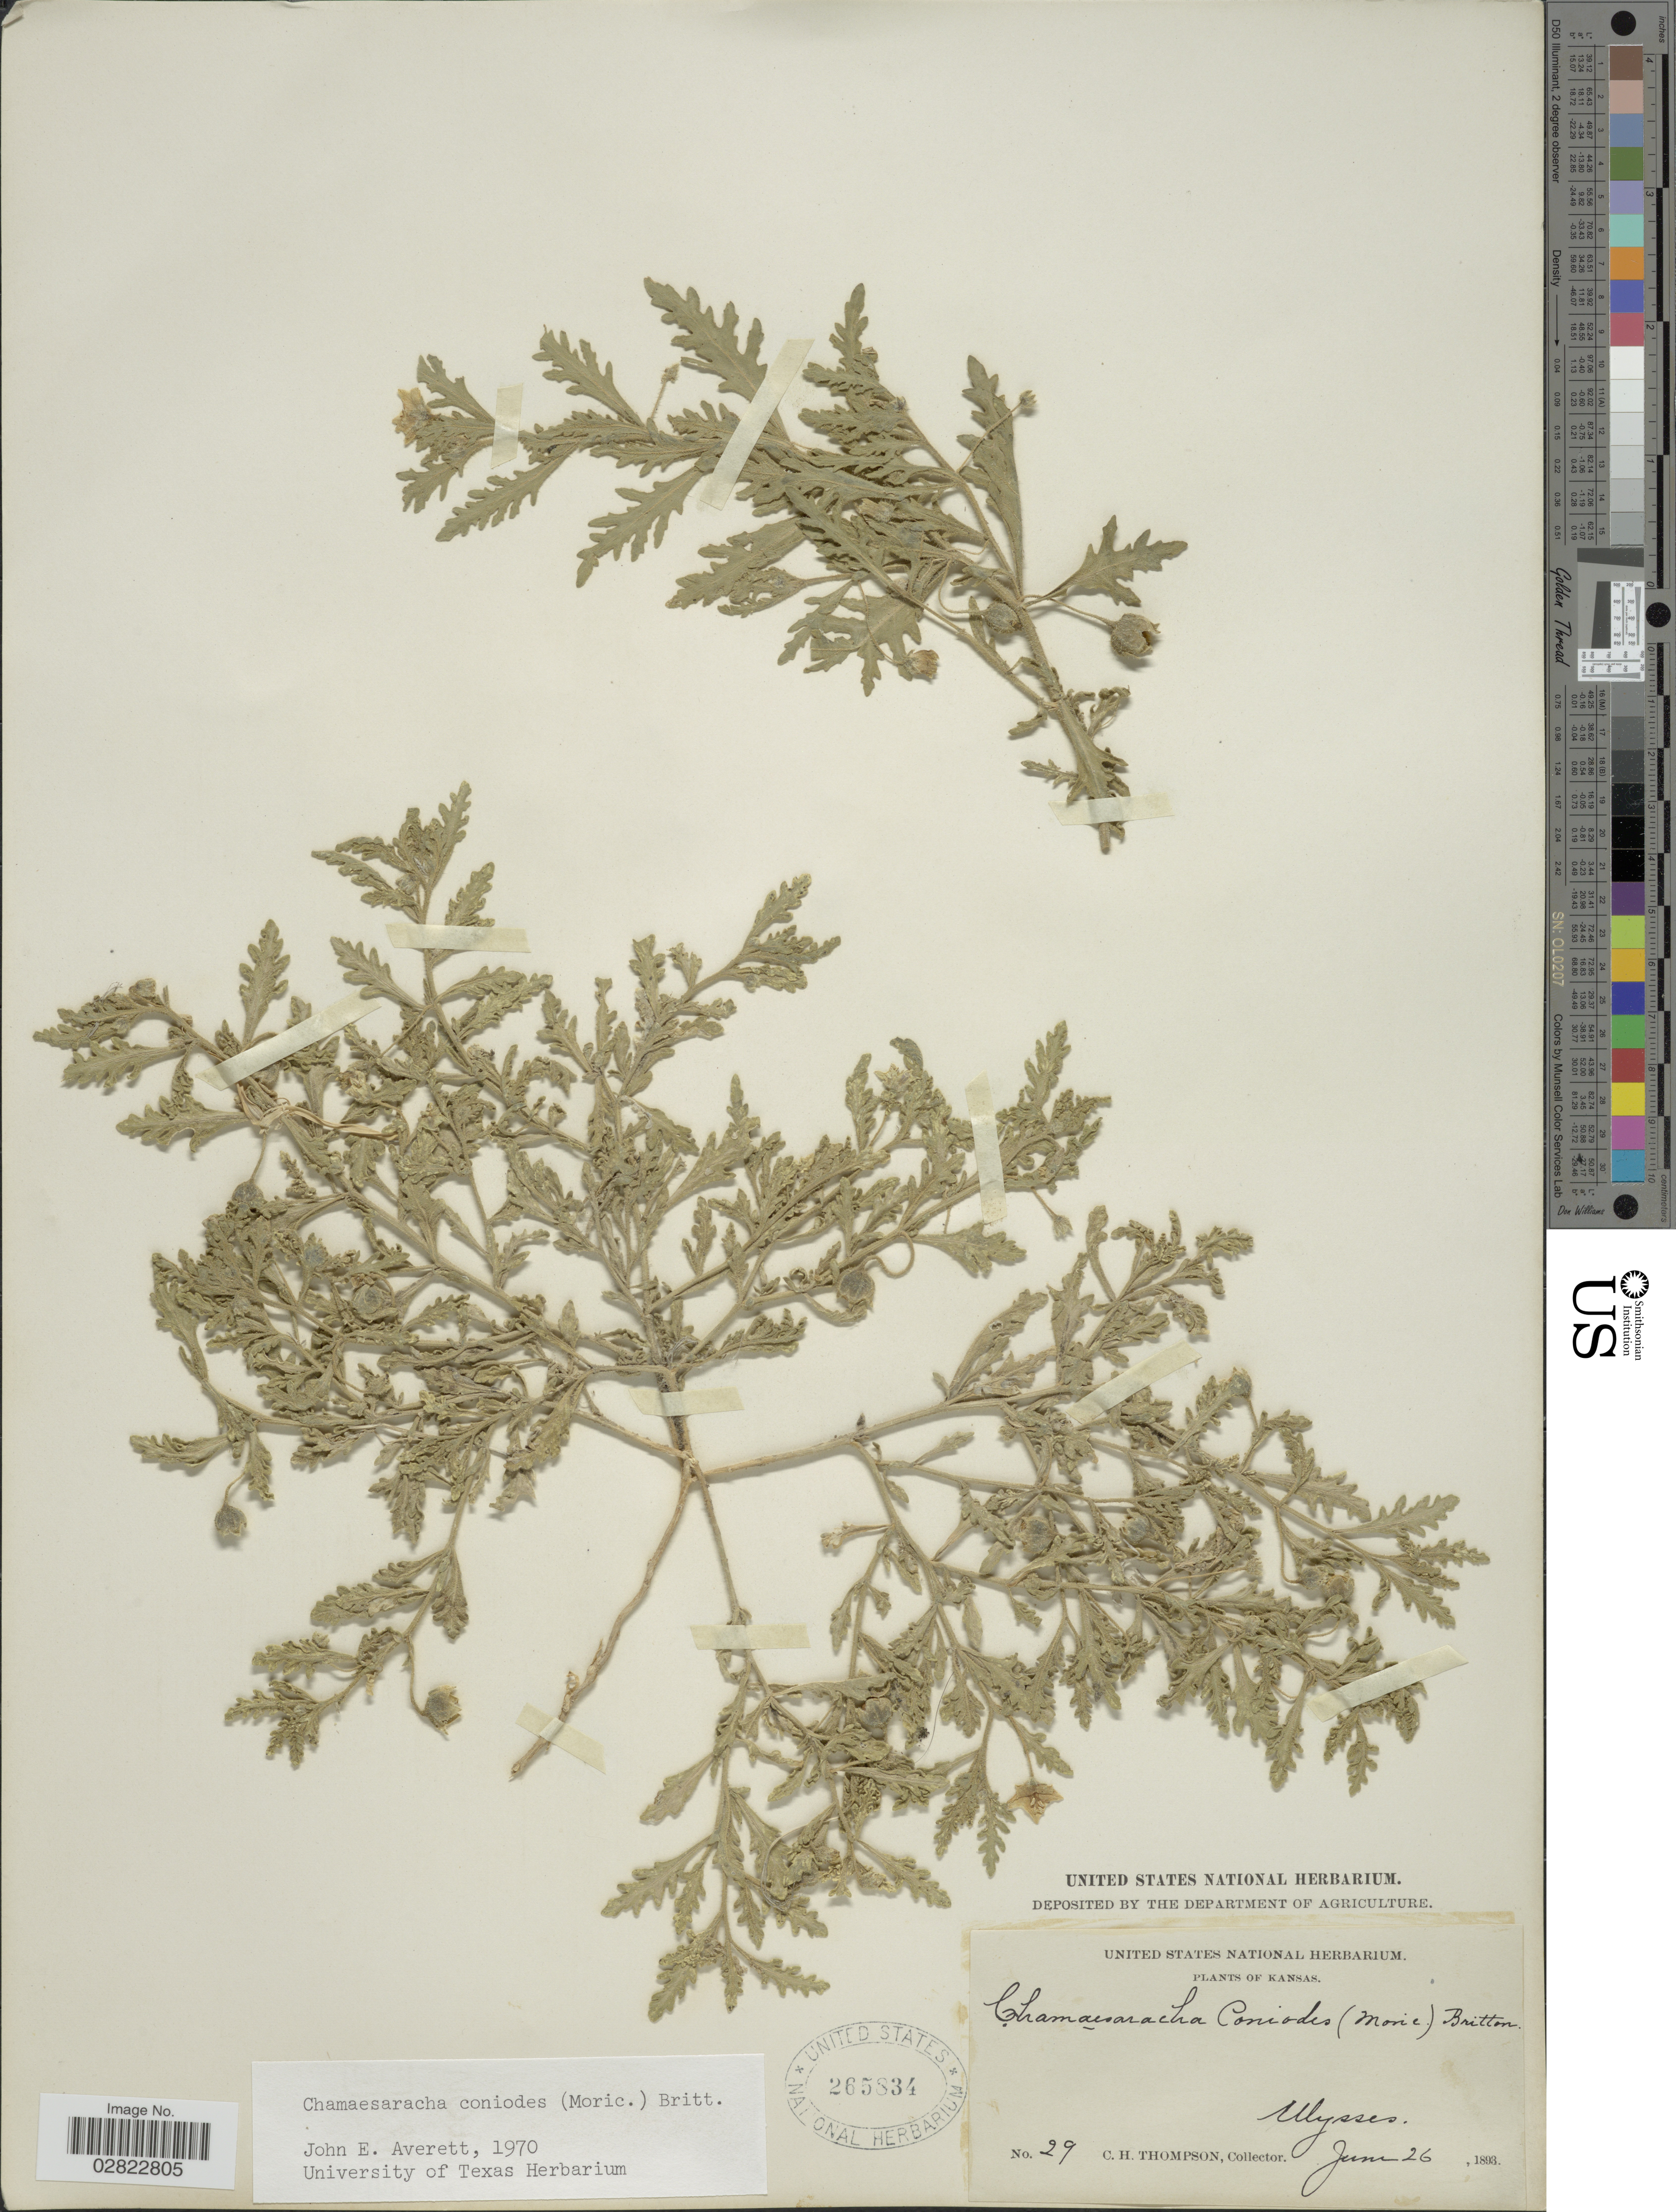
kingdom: Plantae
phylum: Tracheophyta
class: Magnoliopsida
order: Solanales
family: Solanaceae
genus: Chamaesaracha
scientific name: Chamaesaracha coniodes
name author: (Moric. ex Dunal) Britton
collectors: C. H. Thompson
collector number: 29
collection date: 1893-06-26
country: United States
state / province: Kansas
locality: Ulysses.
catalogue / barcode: US 265834